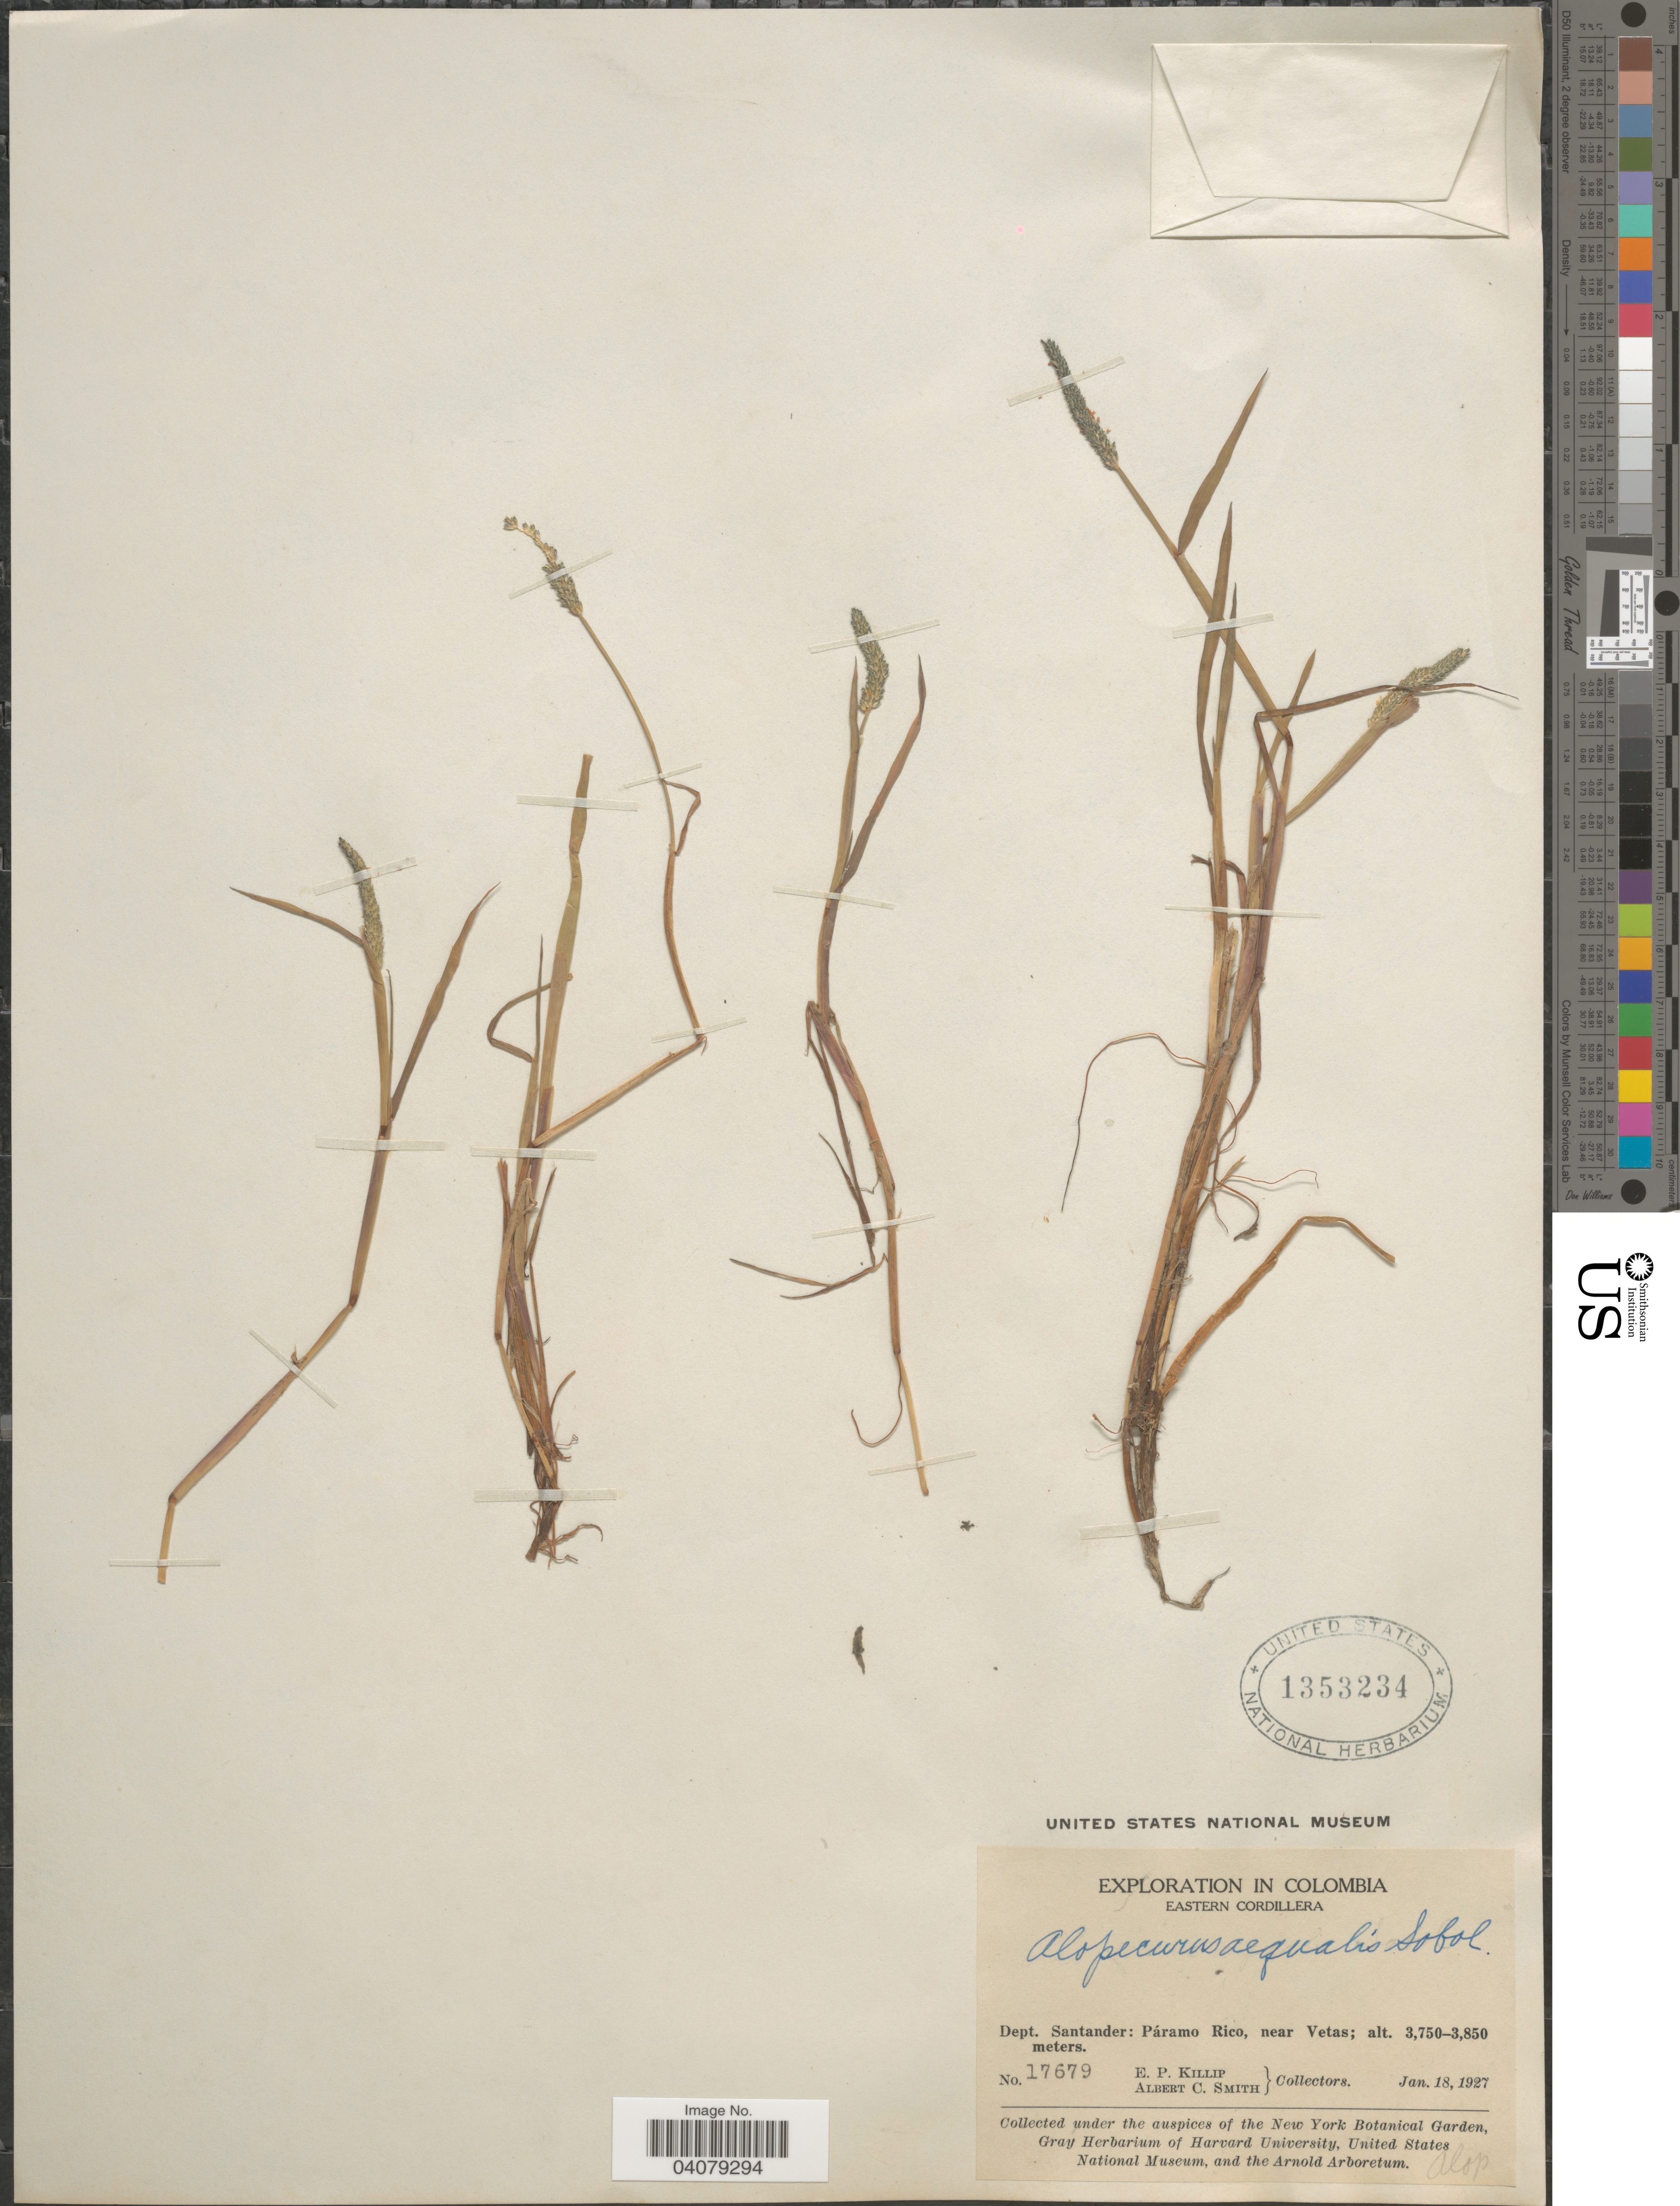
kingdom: Plantae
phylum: Tracheophyta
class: Liliopsida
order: Poales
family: Poaceae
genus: Alopecurus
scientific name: Alopecurus aequalis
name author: Sobol.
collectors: E. P. Killip & A. C. Smith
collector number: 17679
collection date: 1927-01-18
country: Colombia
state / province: Santander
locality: Exploration in Colombia. Eastern Cordillera. Dept. Santander: Páramo Rico, near Vetas.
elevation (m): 3750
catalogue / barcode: US 1353234